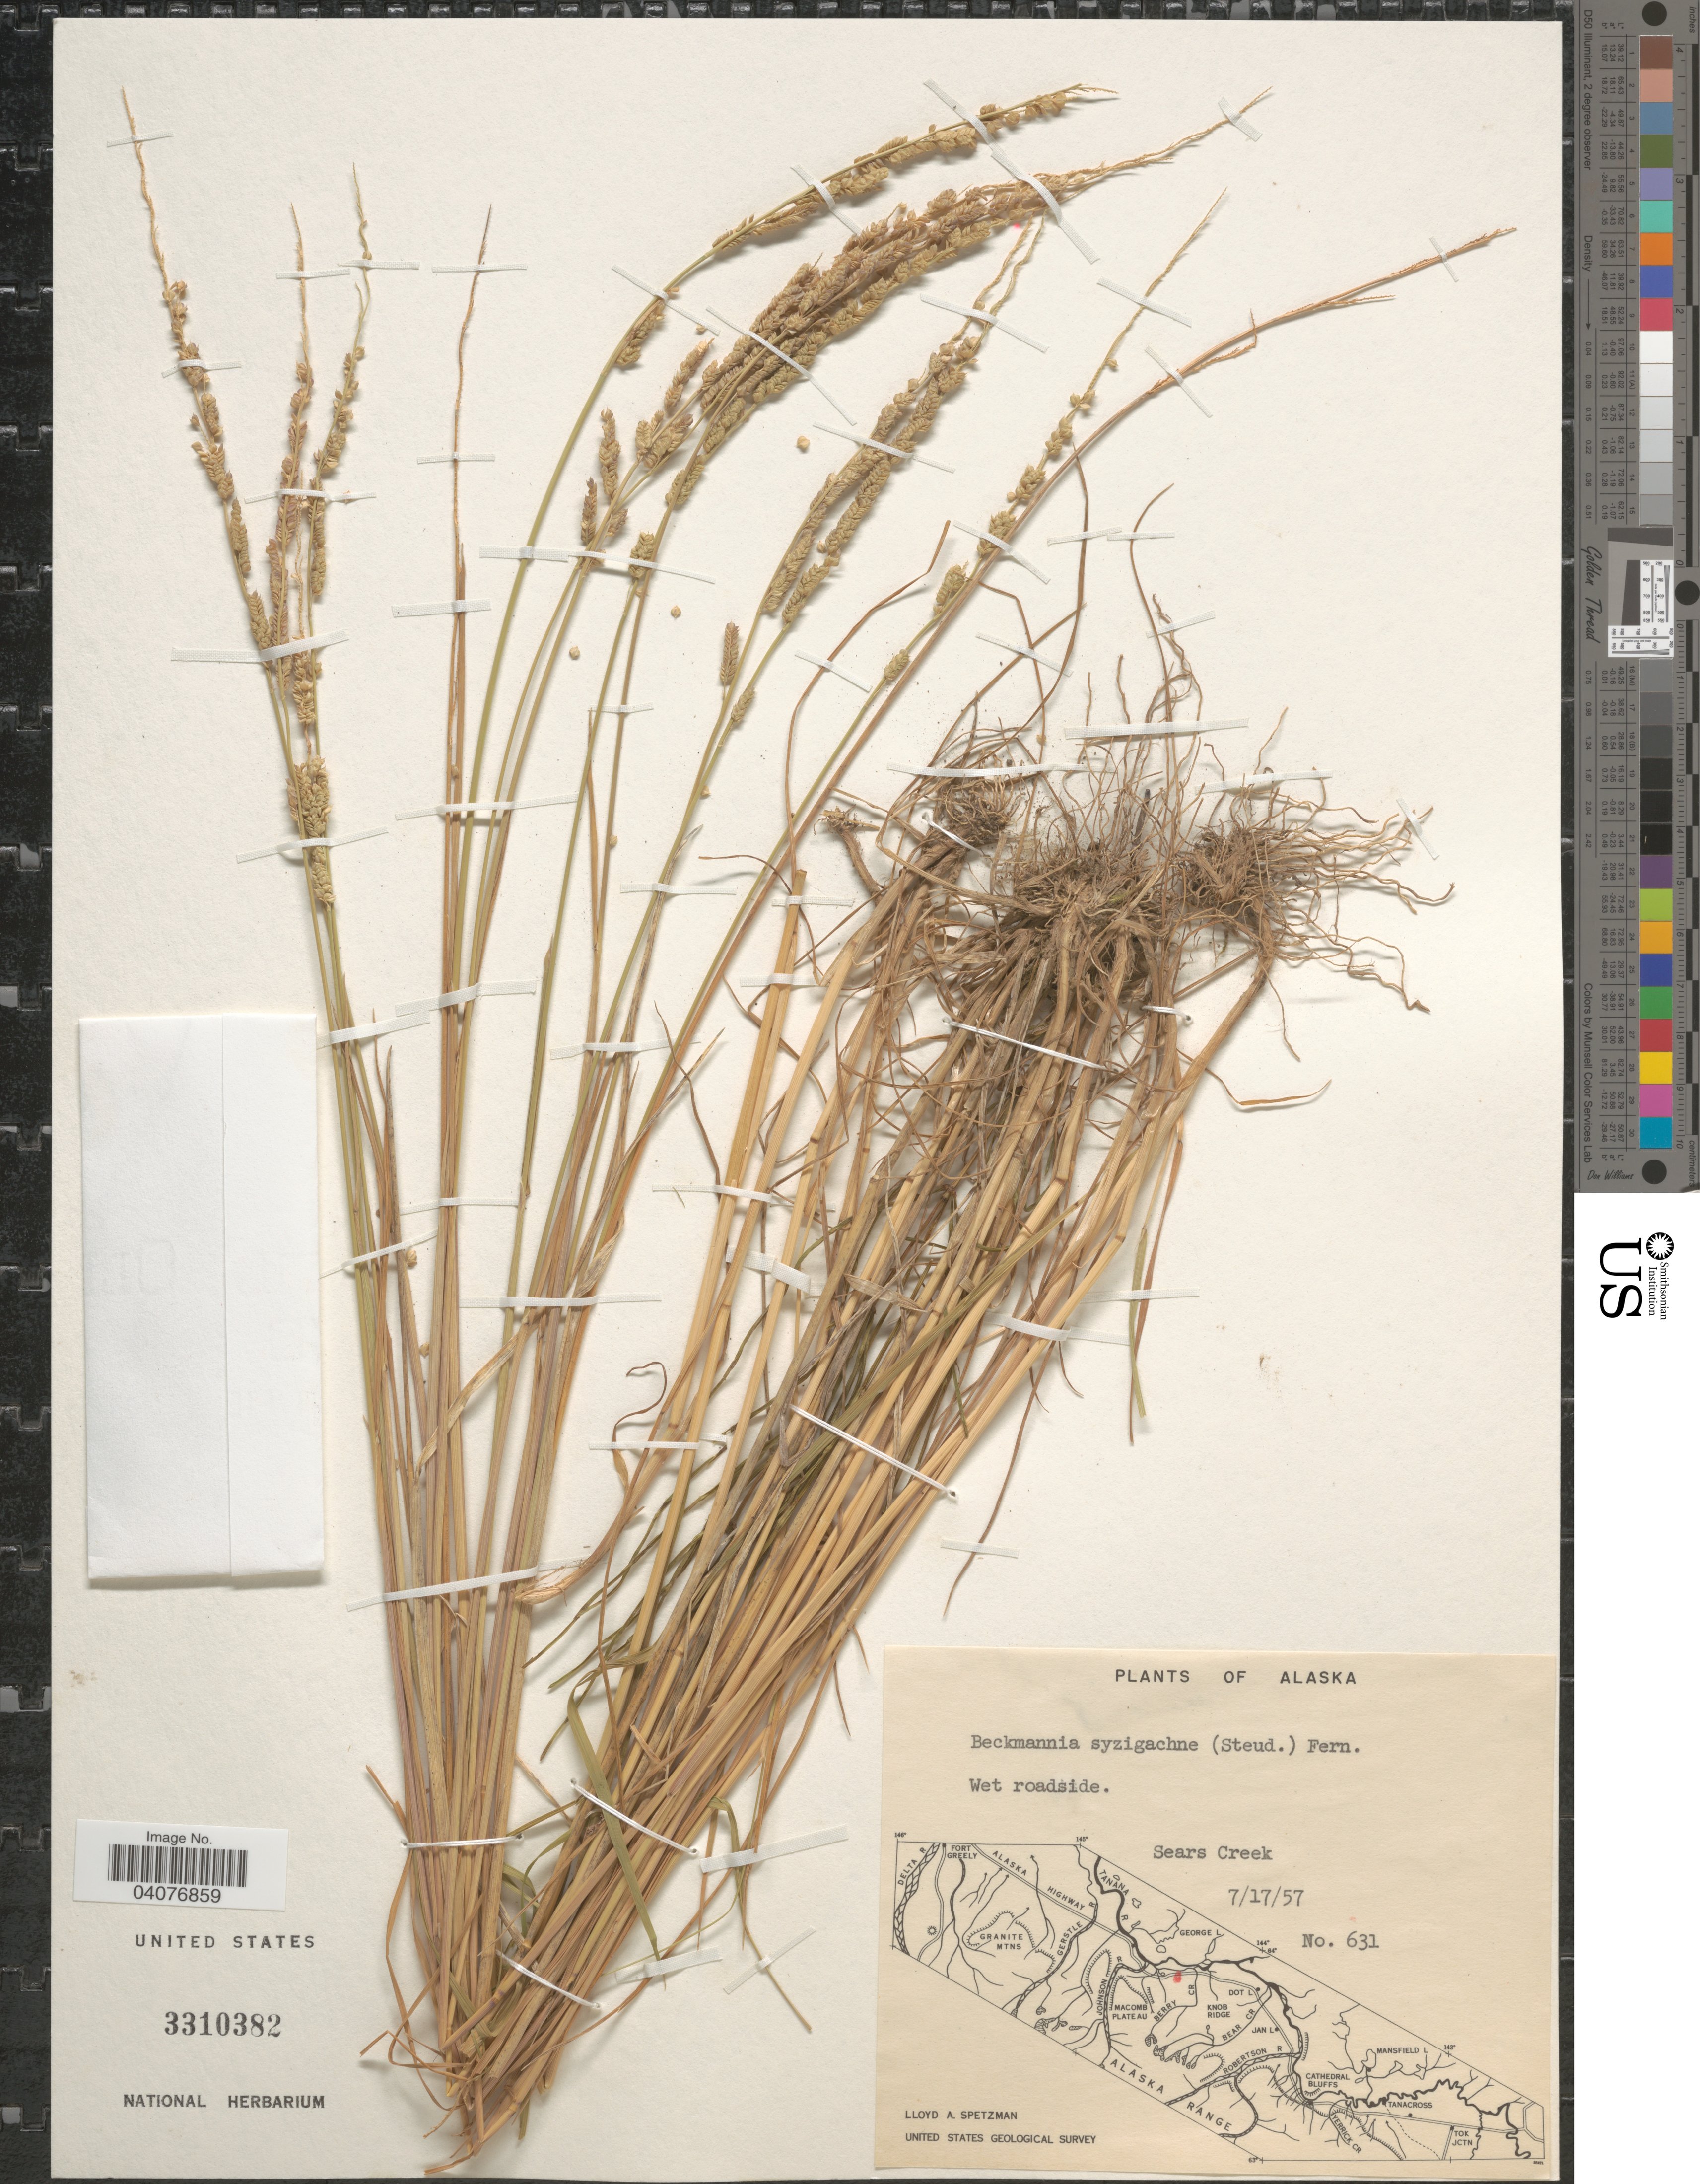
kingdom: Plantae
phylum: Tracheophyta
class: Liliopsida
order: Poales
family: Poaceae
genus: Beckmannia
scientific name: Beckmannia syzigachne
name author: (Steud.) Fernald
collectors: L. Spetzman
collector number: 631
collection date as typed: Transcribed d/m/y: 17/7/57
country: United States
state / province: Alaska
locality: Wet roadside. Sears Creek. United States Geological Survey.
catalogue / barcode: US 3310382